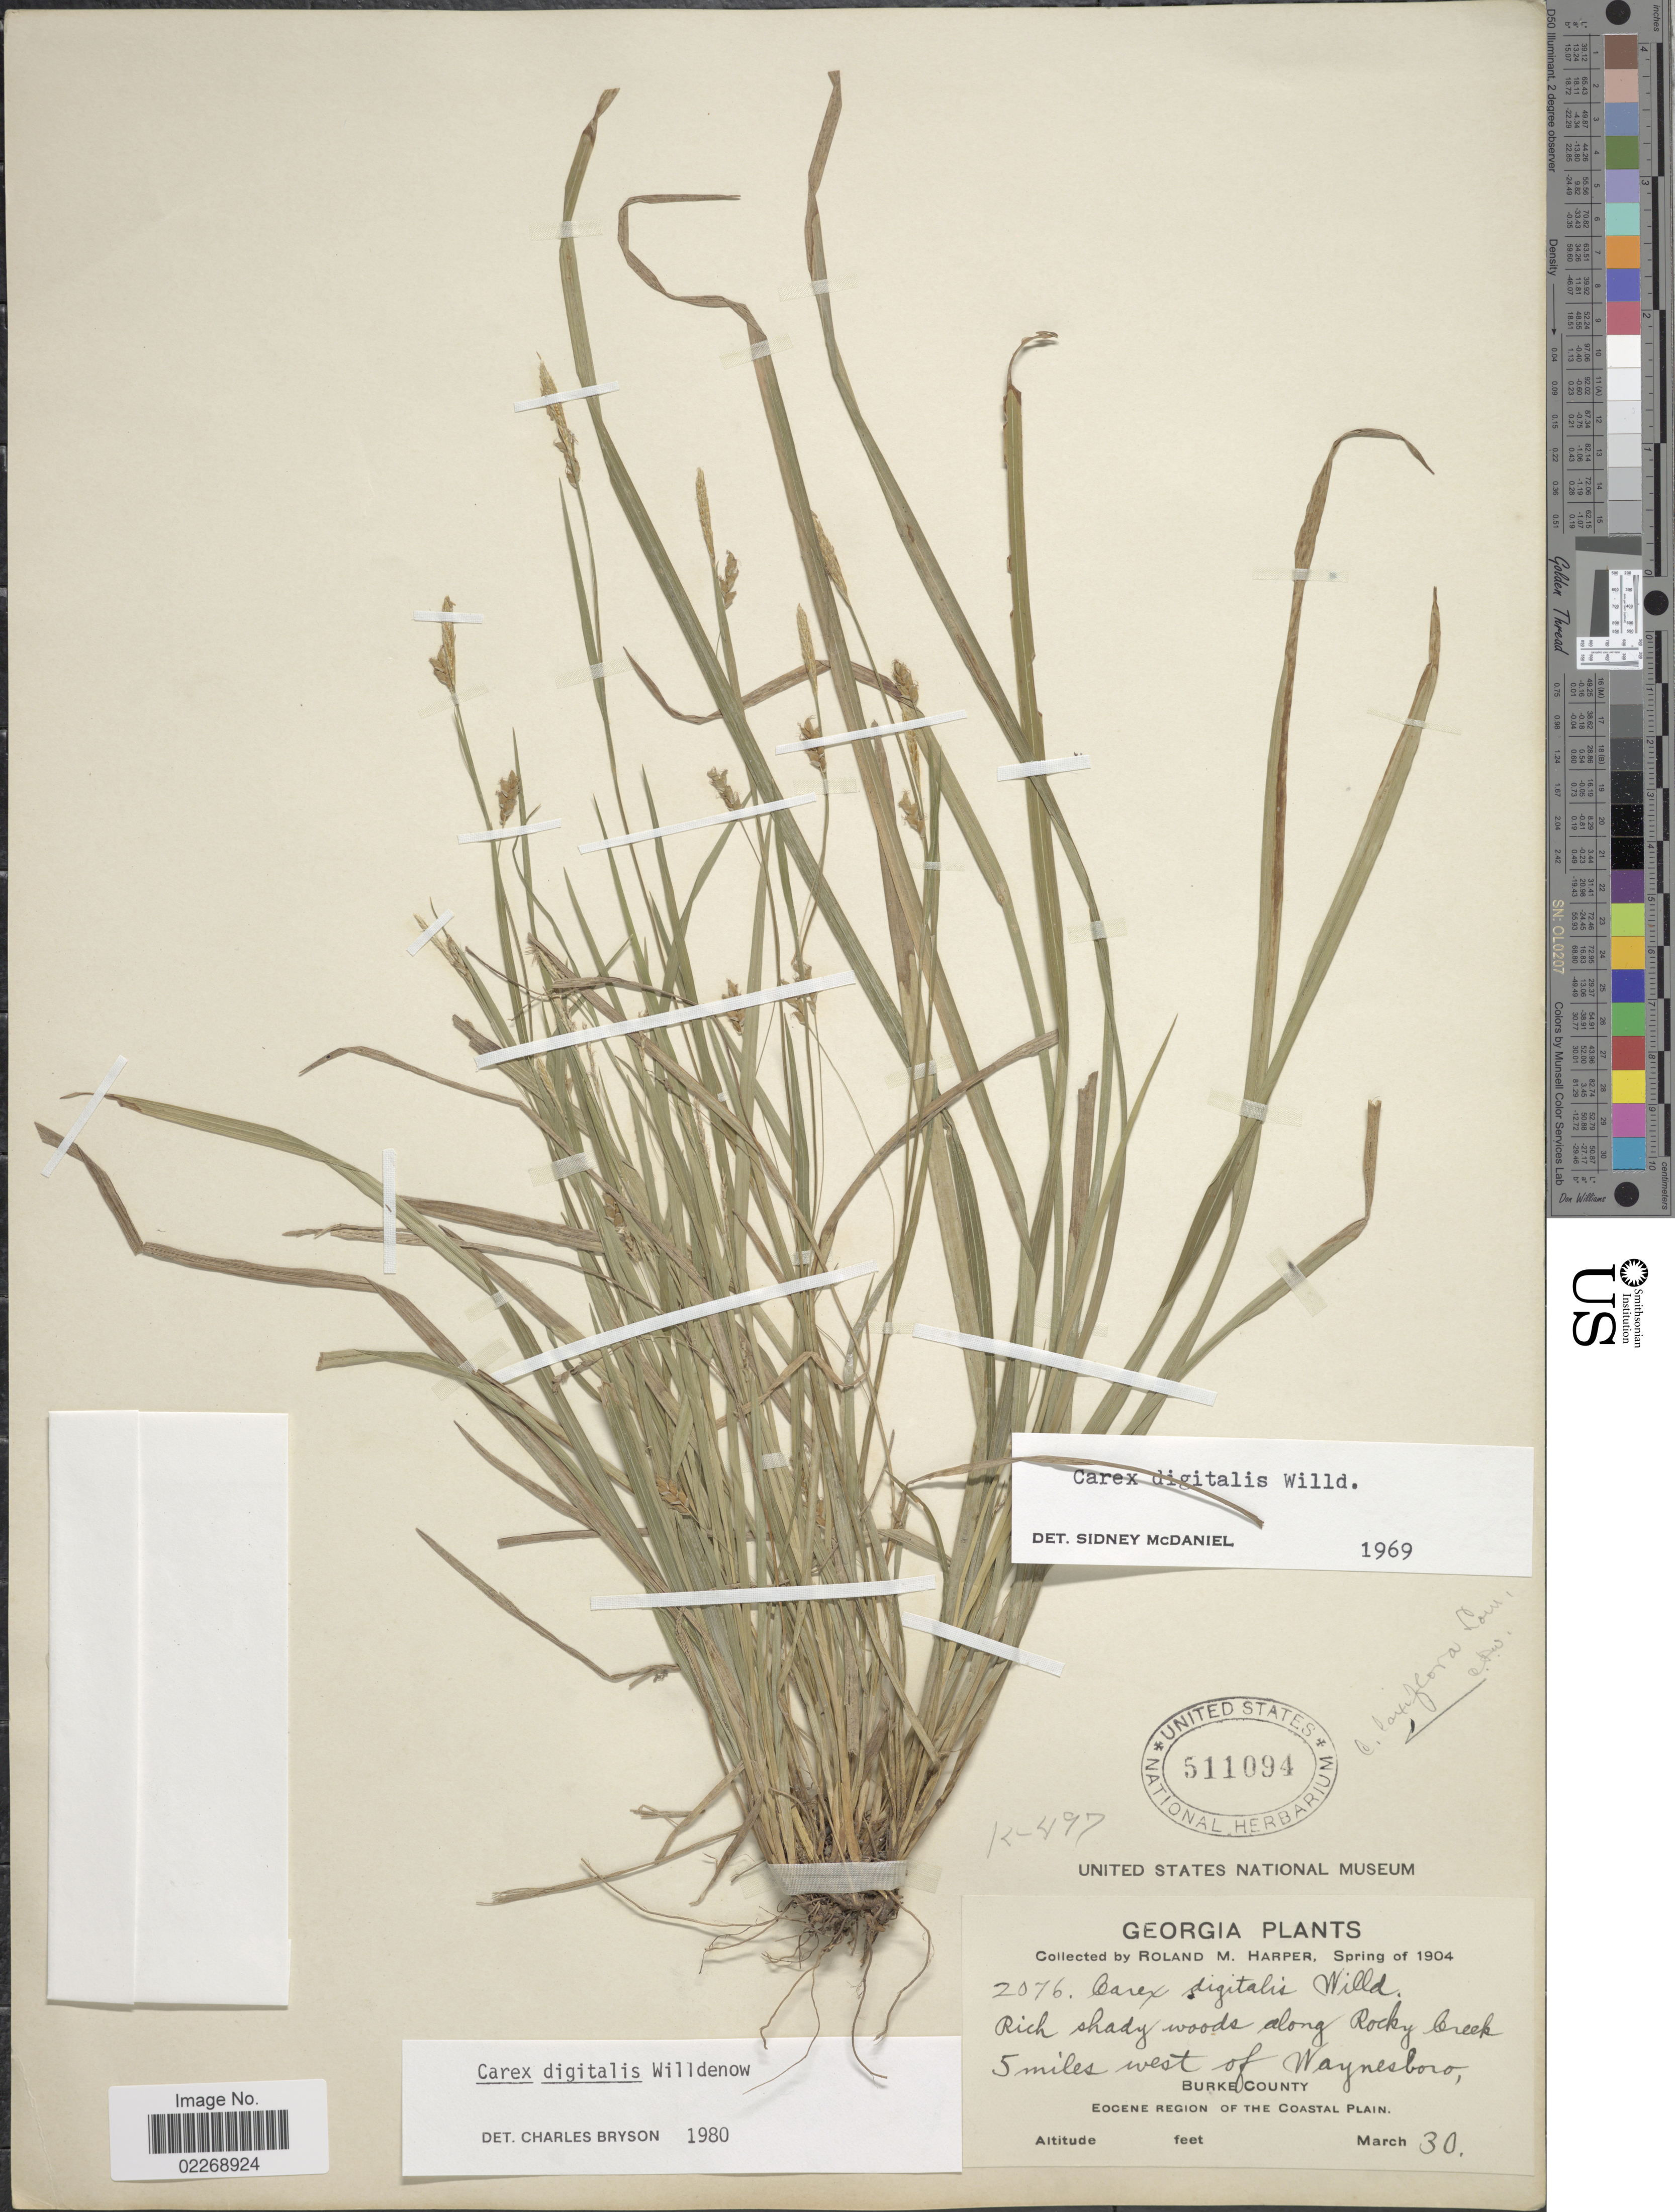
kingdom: Plantae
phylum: Tracheophyta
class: Liliopsida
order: Poales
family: Cyperaceae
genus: Carex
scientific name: Carex digitalis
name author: Willd.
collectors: R. M. Harper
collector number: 2076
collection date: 1904-03-30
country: United States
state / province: Georgia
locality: Rich shade woods along Rocky creek 5 miles west of Waynesboro, Burke County, Eocene Region of The Coastal Plain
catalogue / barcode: US 511094